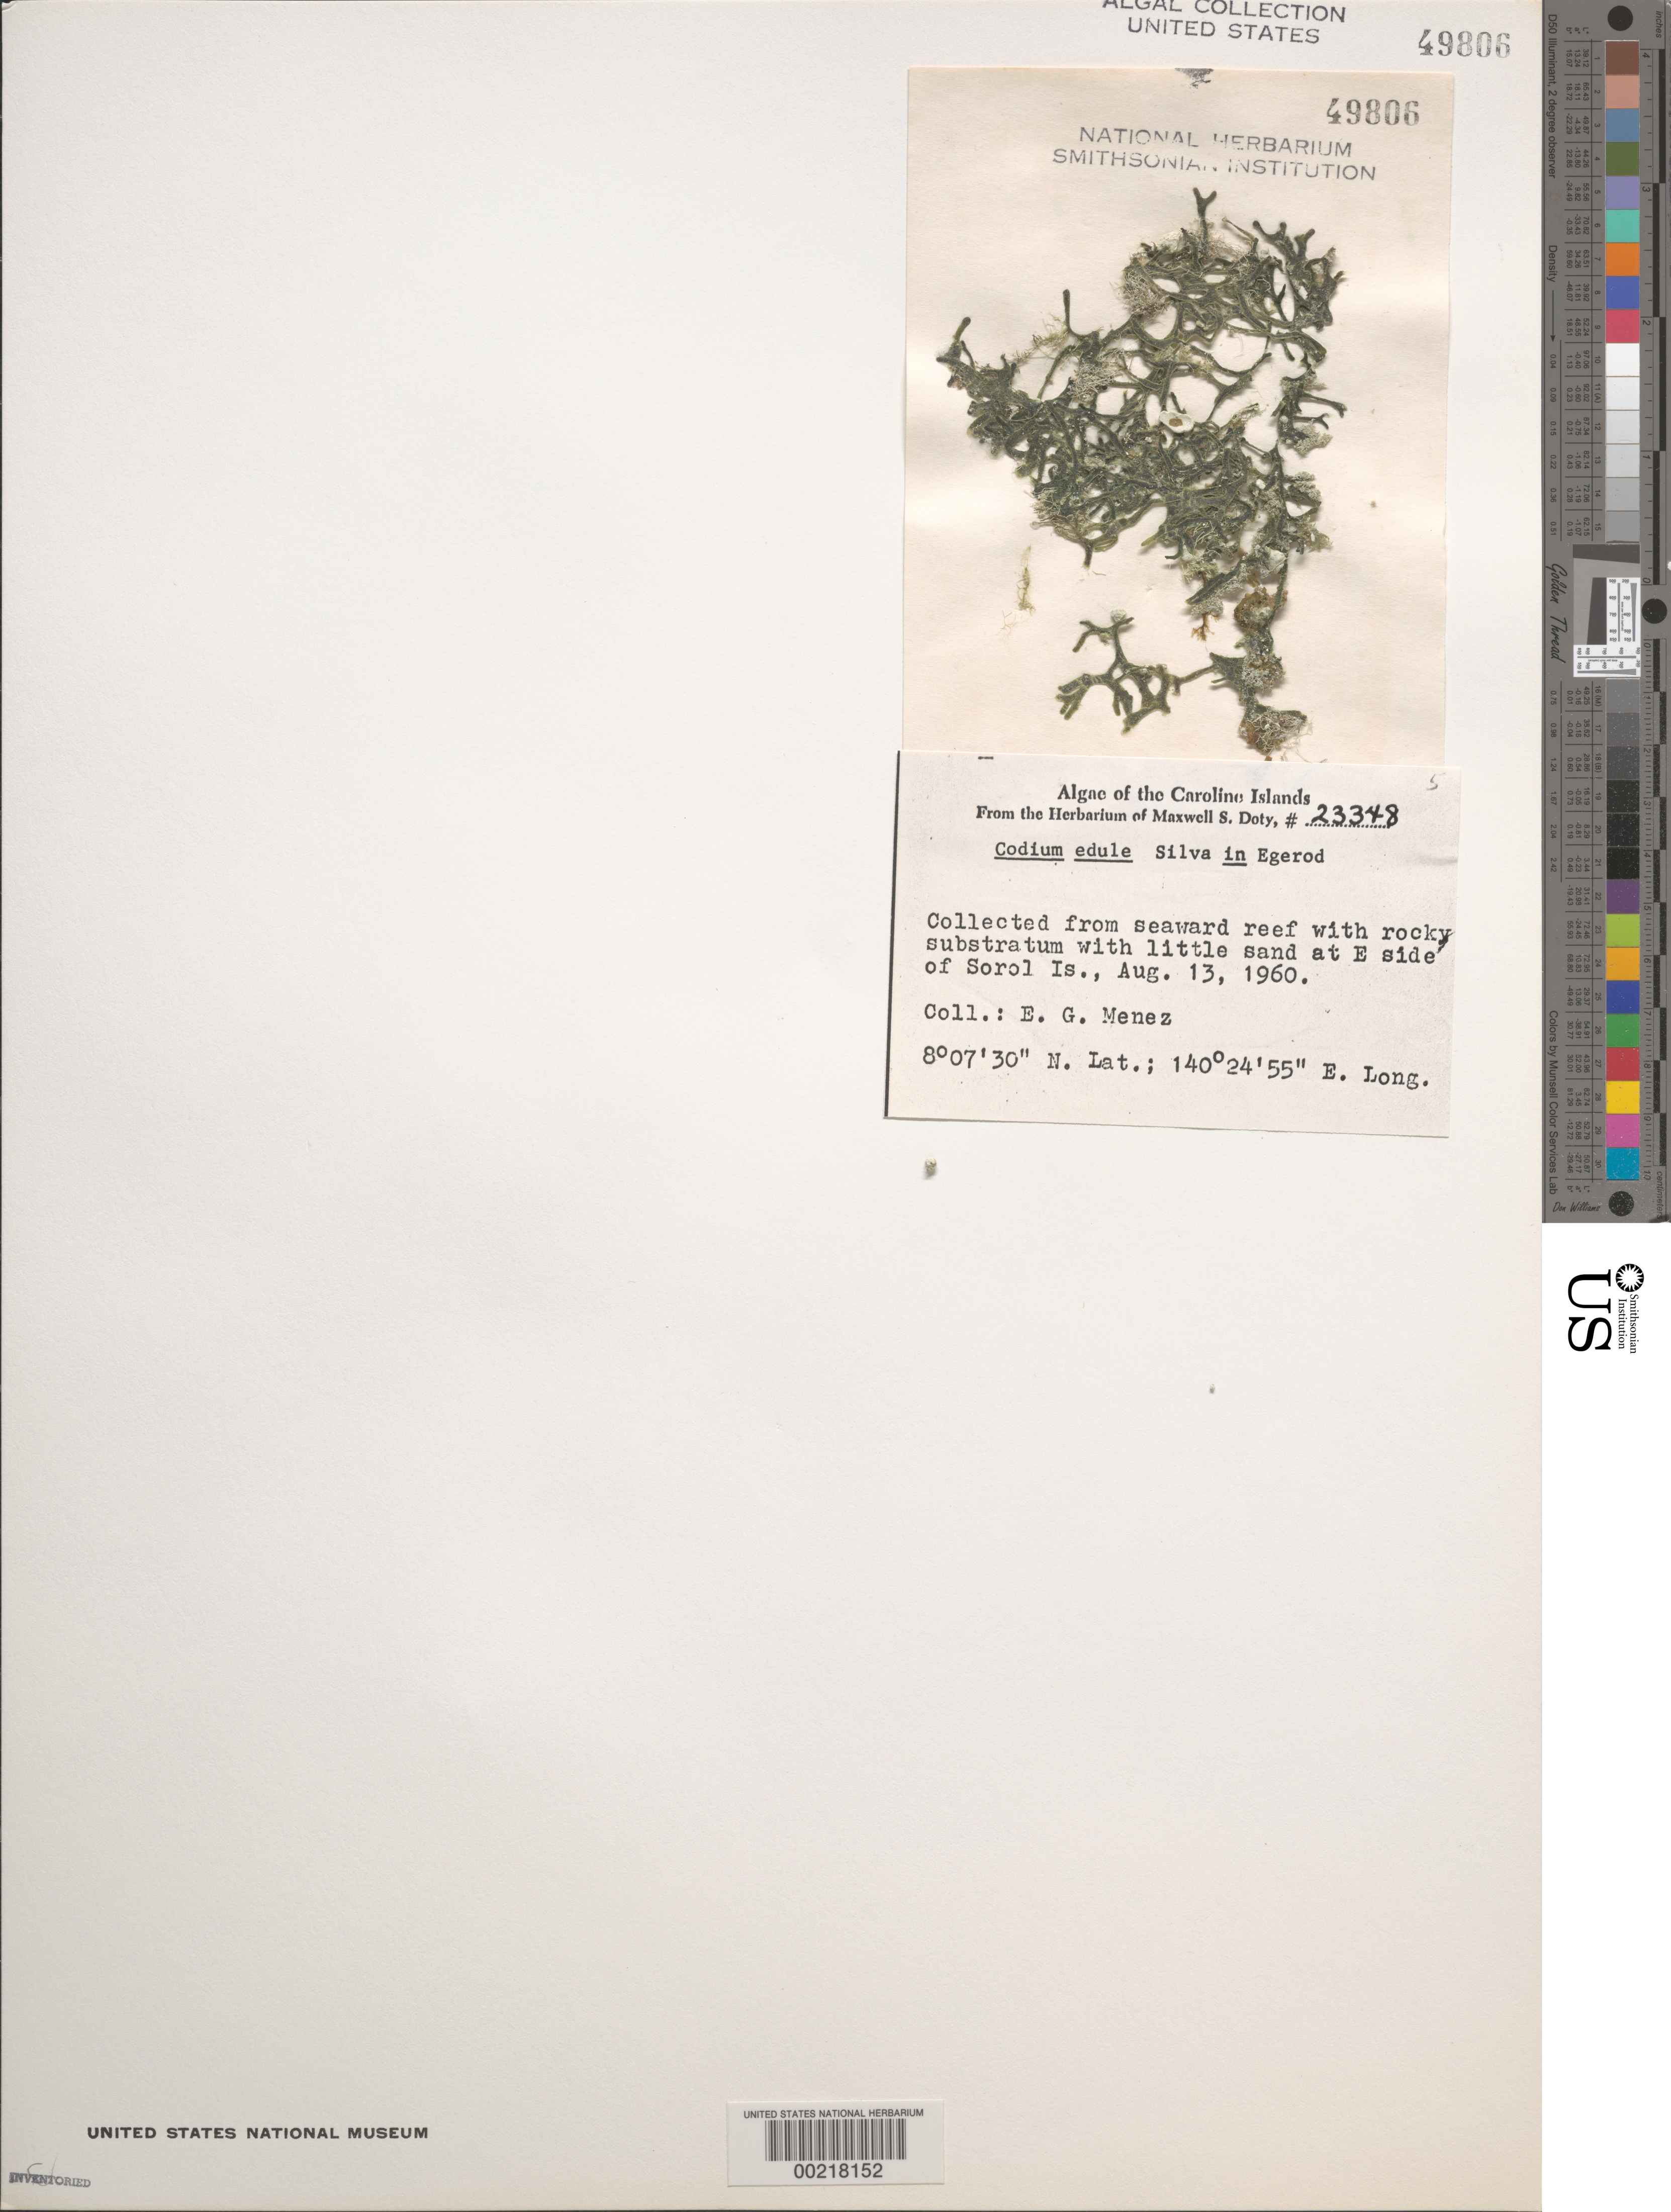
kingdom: Plantae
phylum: Chlorophyta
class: Ulvophyceae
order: Bryopsidales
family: Codiaceae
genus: Codium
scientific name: Codium edule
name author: P.C. Silva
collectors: Meñez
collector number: MSD 23348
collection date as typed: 13 Aug 1960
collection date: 1960-08-13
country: Micronesia, Federated States of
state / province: Yap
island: Sorol Atoll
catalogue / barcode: US 49806